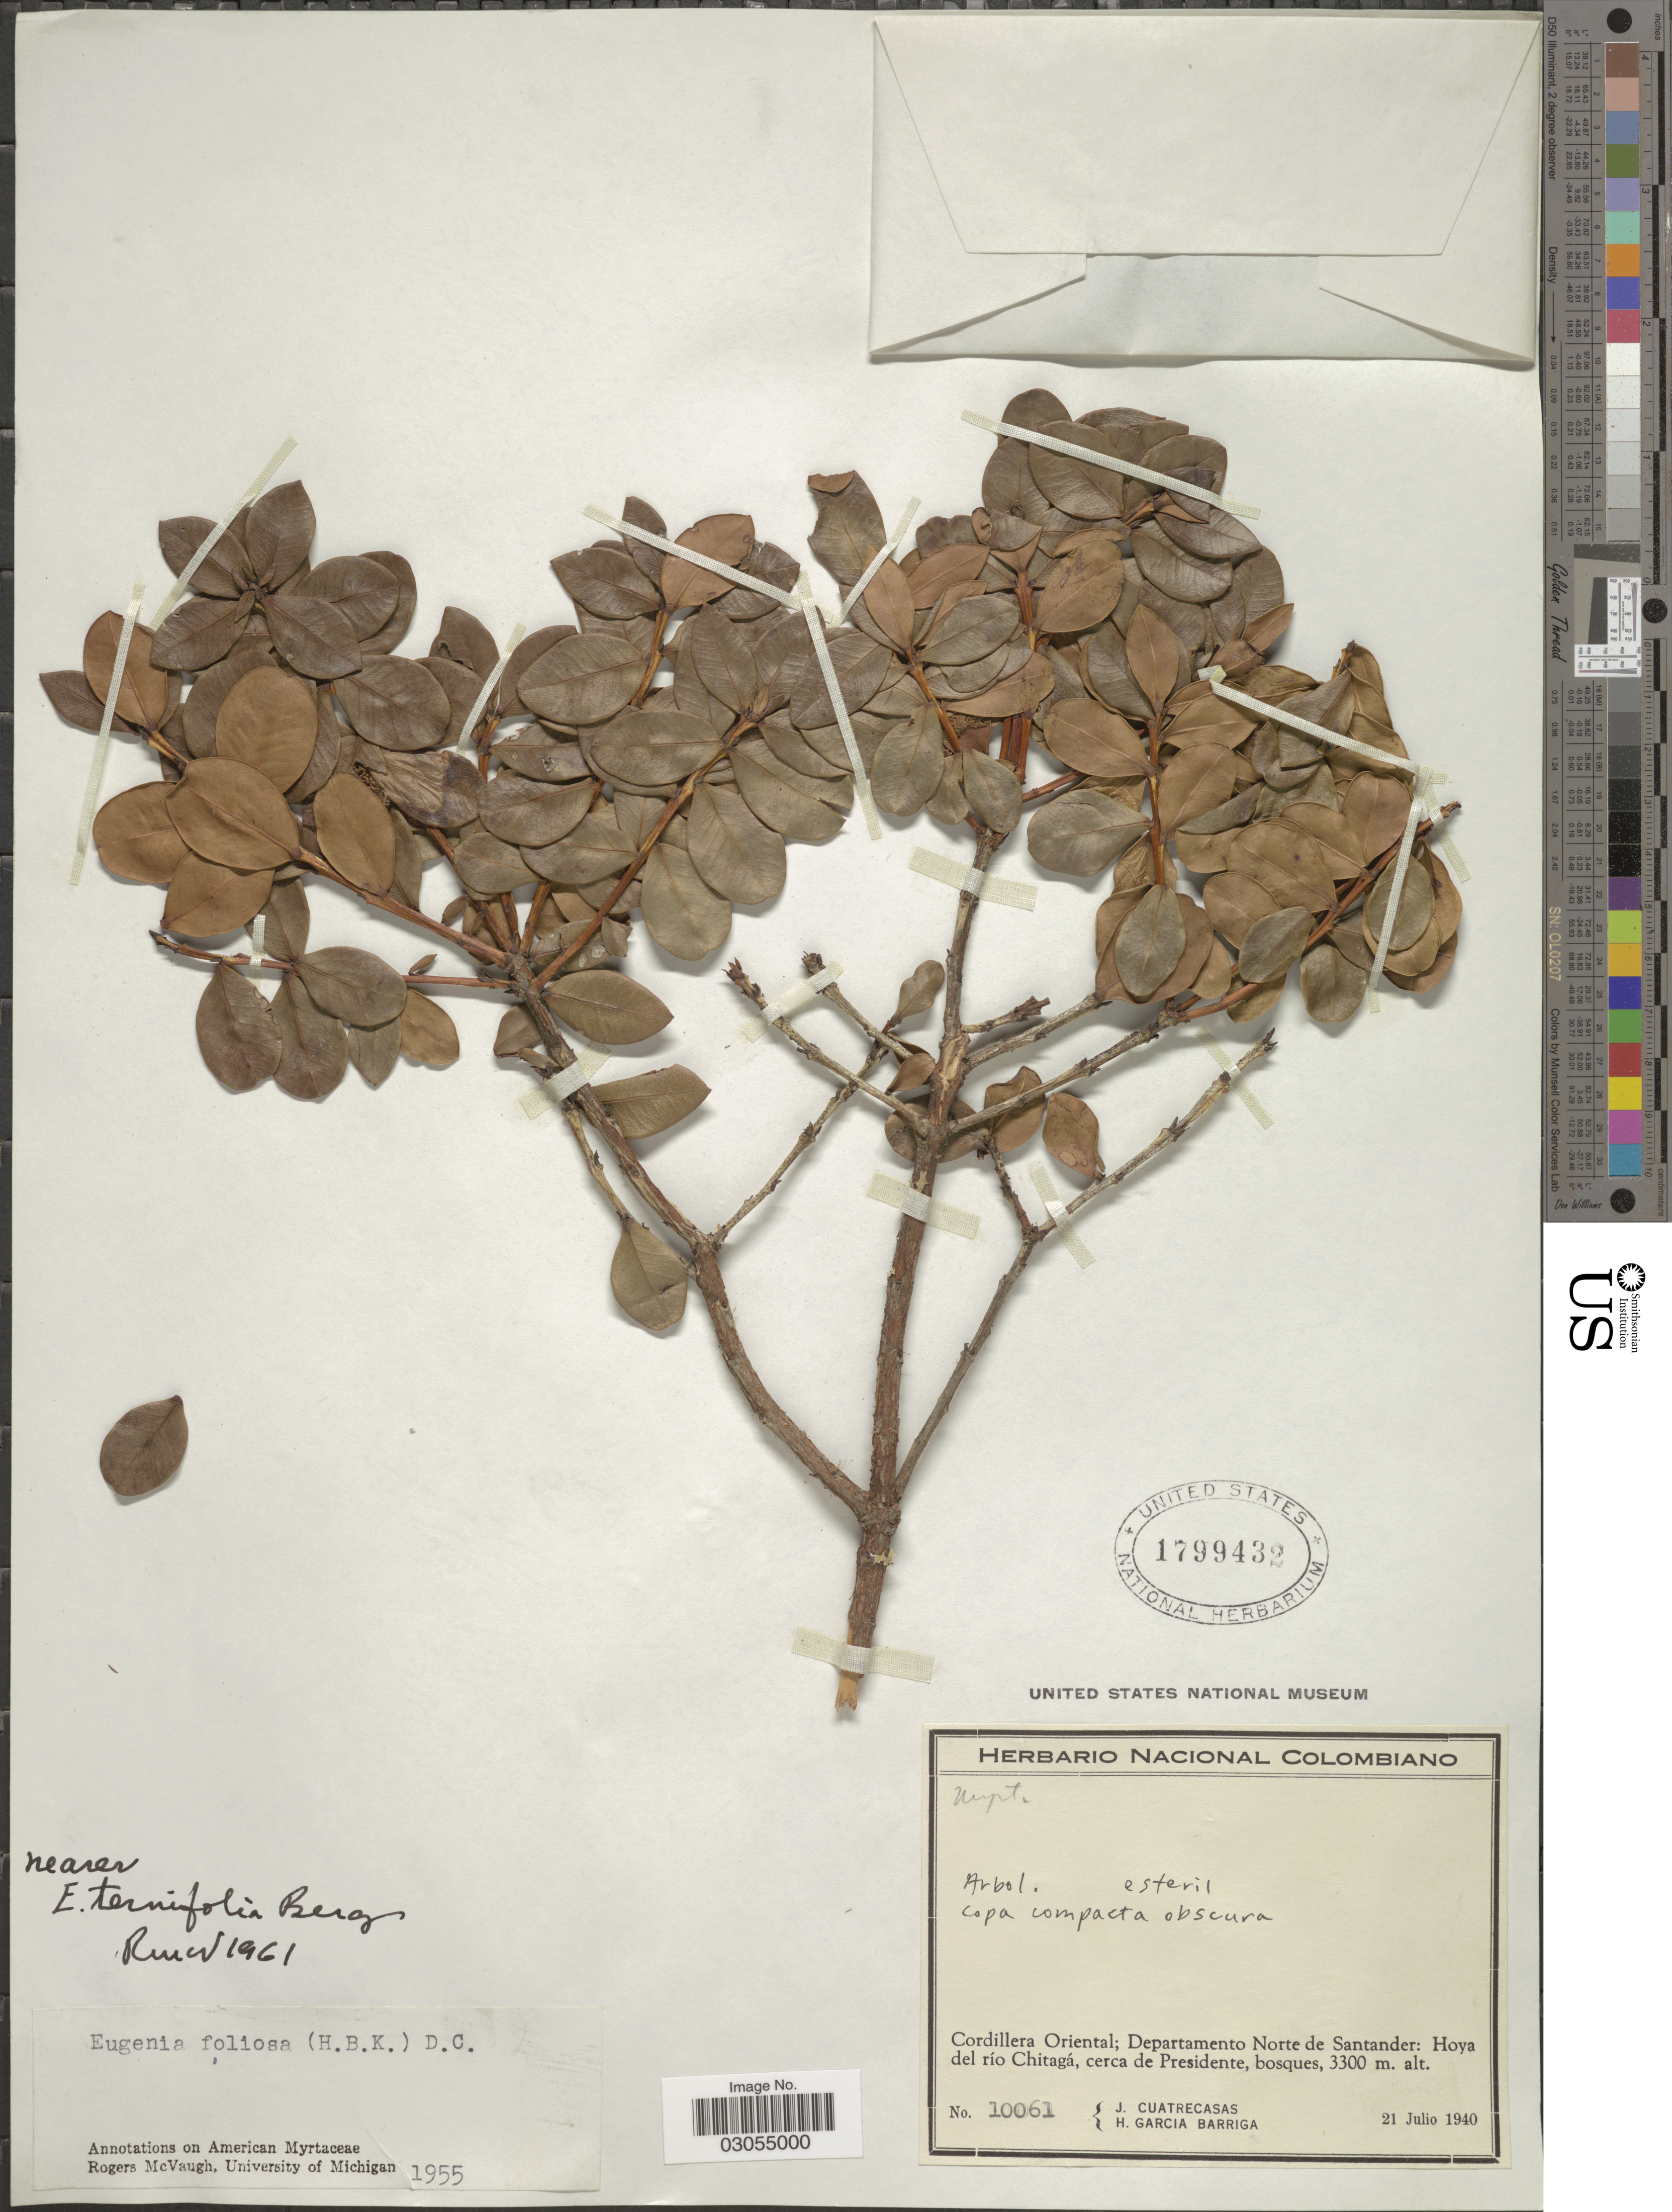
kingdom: Plantae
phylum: Tracheophyta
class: Magnoliopsida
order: Myrtales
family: Myrtaceae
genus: Myrcianthes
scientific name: Myrcianthes sp.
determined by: Strong, Mark T., (BOT), Smithsonian Institution - National Museum of Natural History (UNITED STATES)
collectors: J. Cuatrecasas & H. García Barriga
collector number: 10061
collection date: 1940-07-21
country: Colombia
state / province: Norte de Santander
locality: Cordillera Central; Departamento Norte de Santander: Hoya del río Chitagá, cerca de Presidente, bosques.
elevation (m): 3300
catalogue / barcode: US 1799432